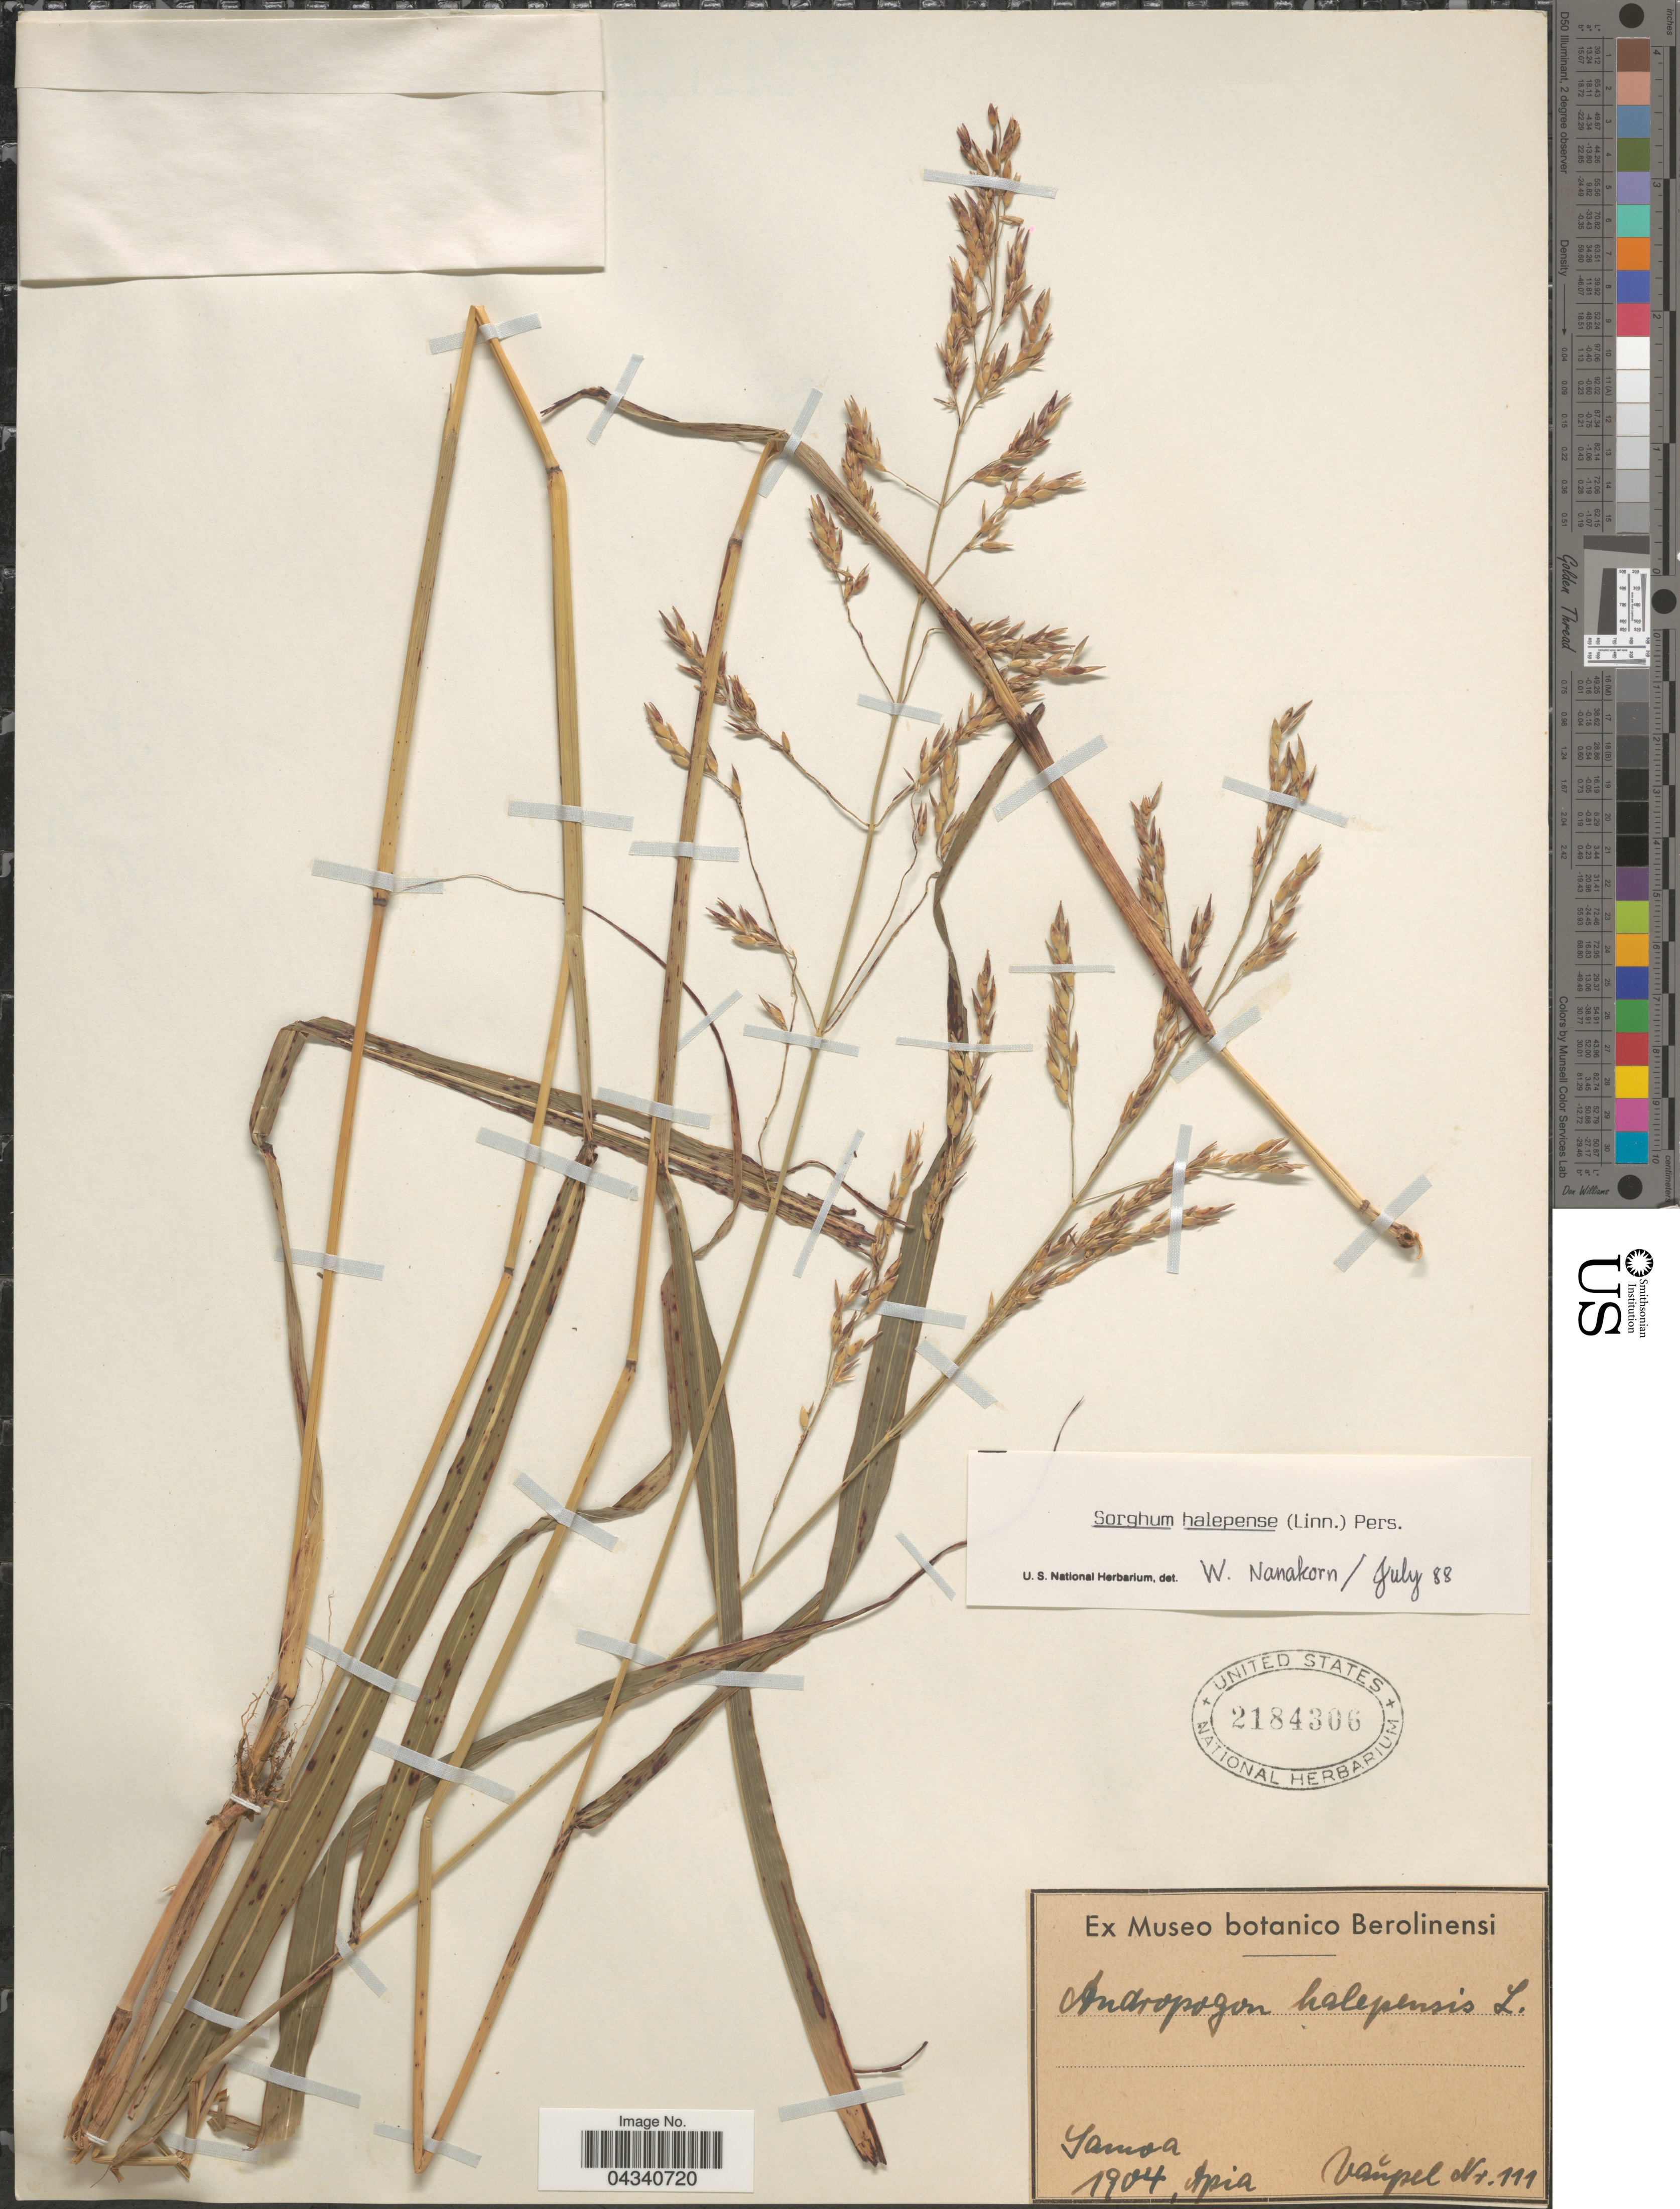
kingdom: Plantae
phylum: Tracheophyta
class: Liliopsida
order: Poales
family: Poaceae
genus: Sorghum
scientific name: Sorghum halepense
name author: (L.) Pers.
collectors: Vaupel, --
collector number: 111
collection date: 1904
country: Samoa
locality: Samoa. Apia.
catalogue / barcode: US 2184306